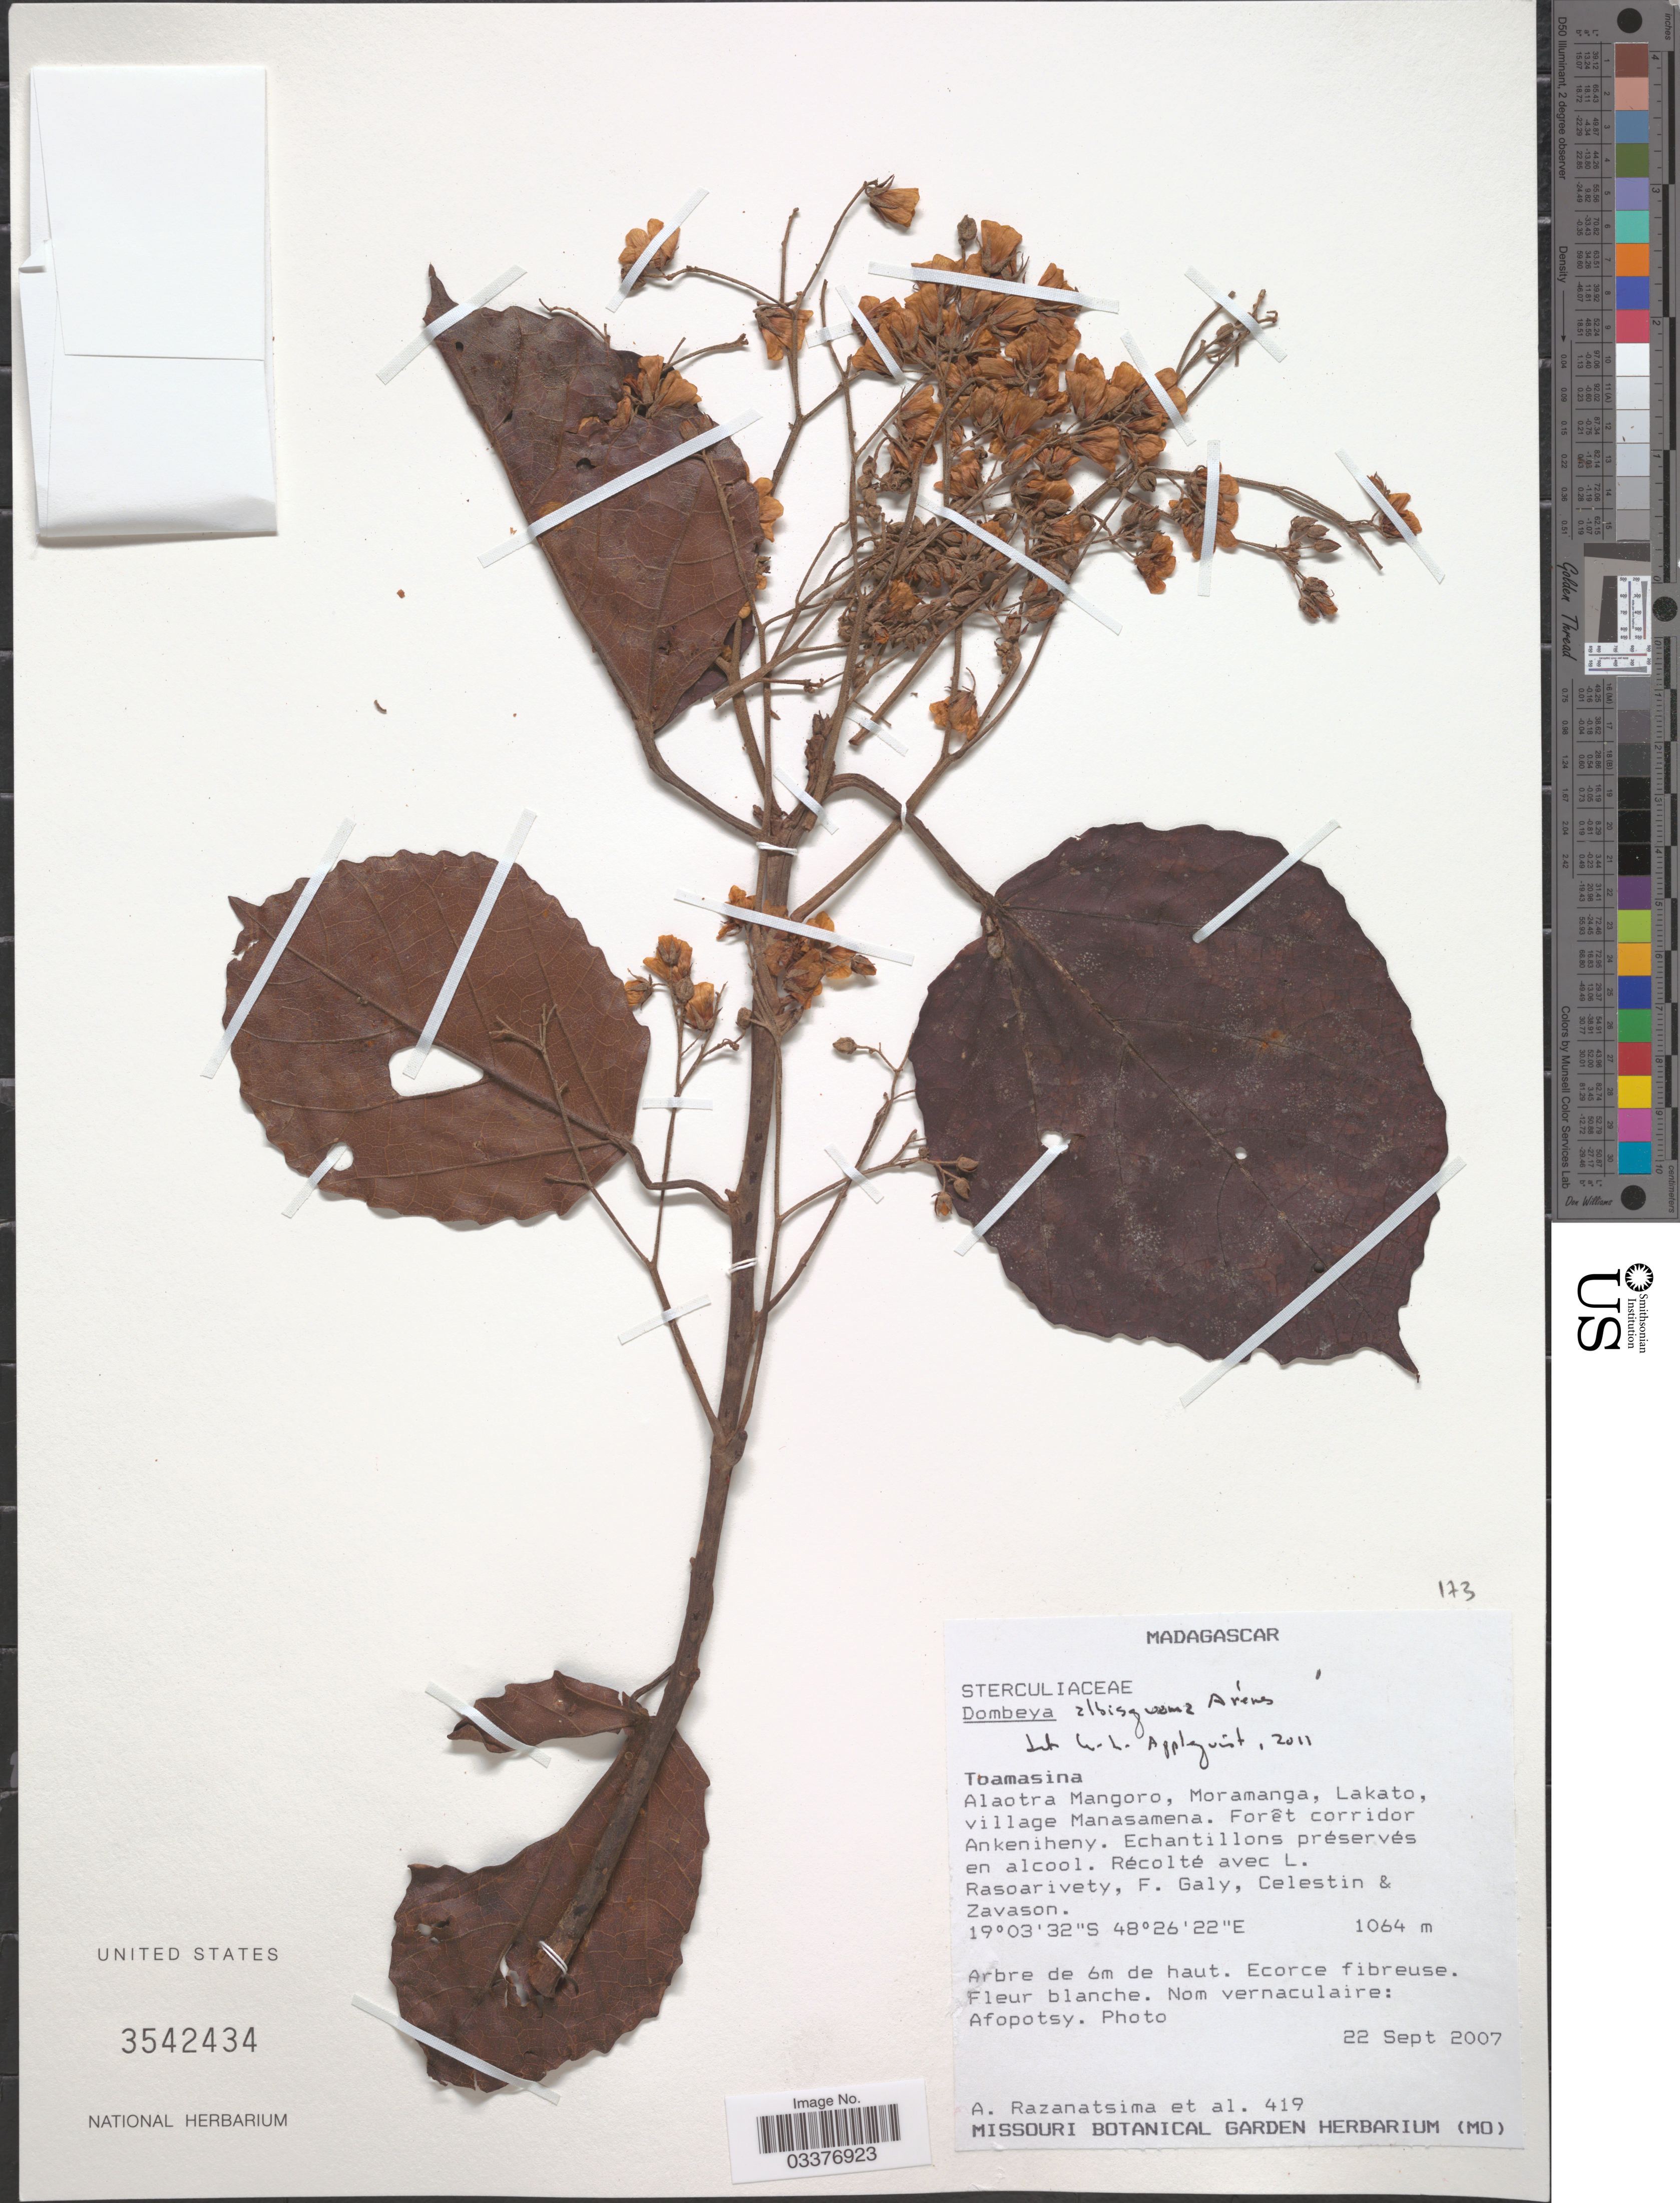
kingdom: Plantae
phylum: Tracheophyta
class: Magnoliopsida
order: Malvales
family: Malvaceae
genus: Dombeya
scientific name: Dombeya albisquama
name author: Arènes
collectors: A. Razanatsima, L. Rasoarivety, F. Galy, Celestin & Zavason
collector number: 419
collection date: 2007-09-22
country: Madagascar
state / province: Alaotra Mangoro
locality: Alaotra Mangoro, Moramanga, Lakato, village Manasamena. Forêt corridor Ankeniheny.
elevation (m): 1064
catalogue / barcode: US 3542434